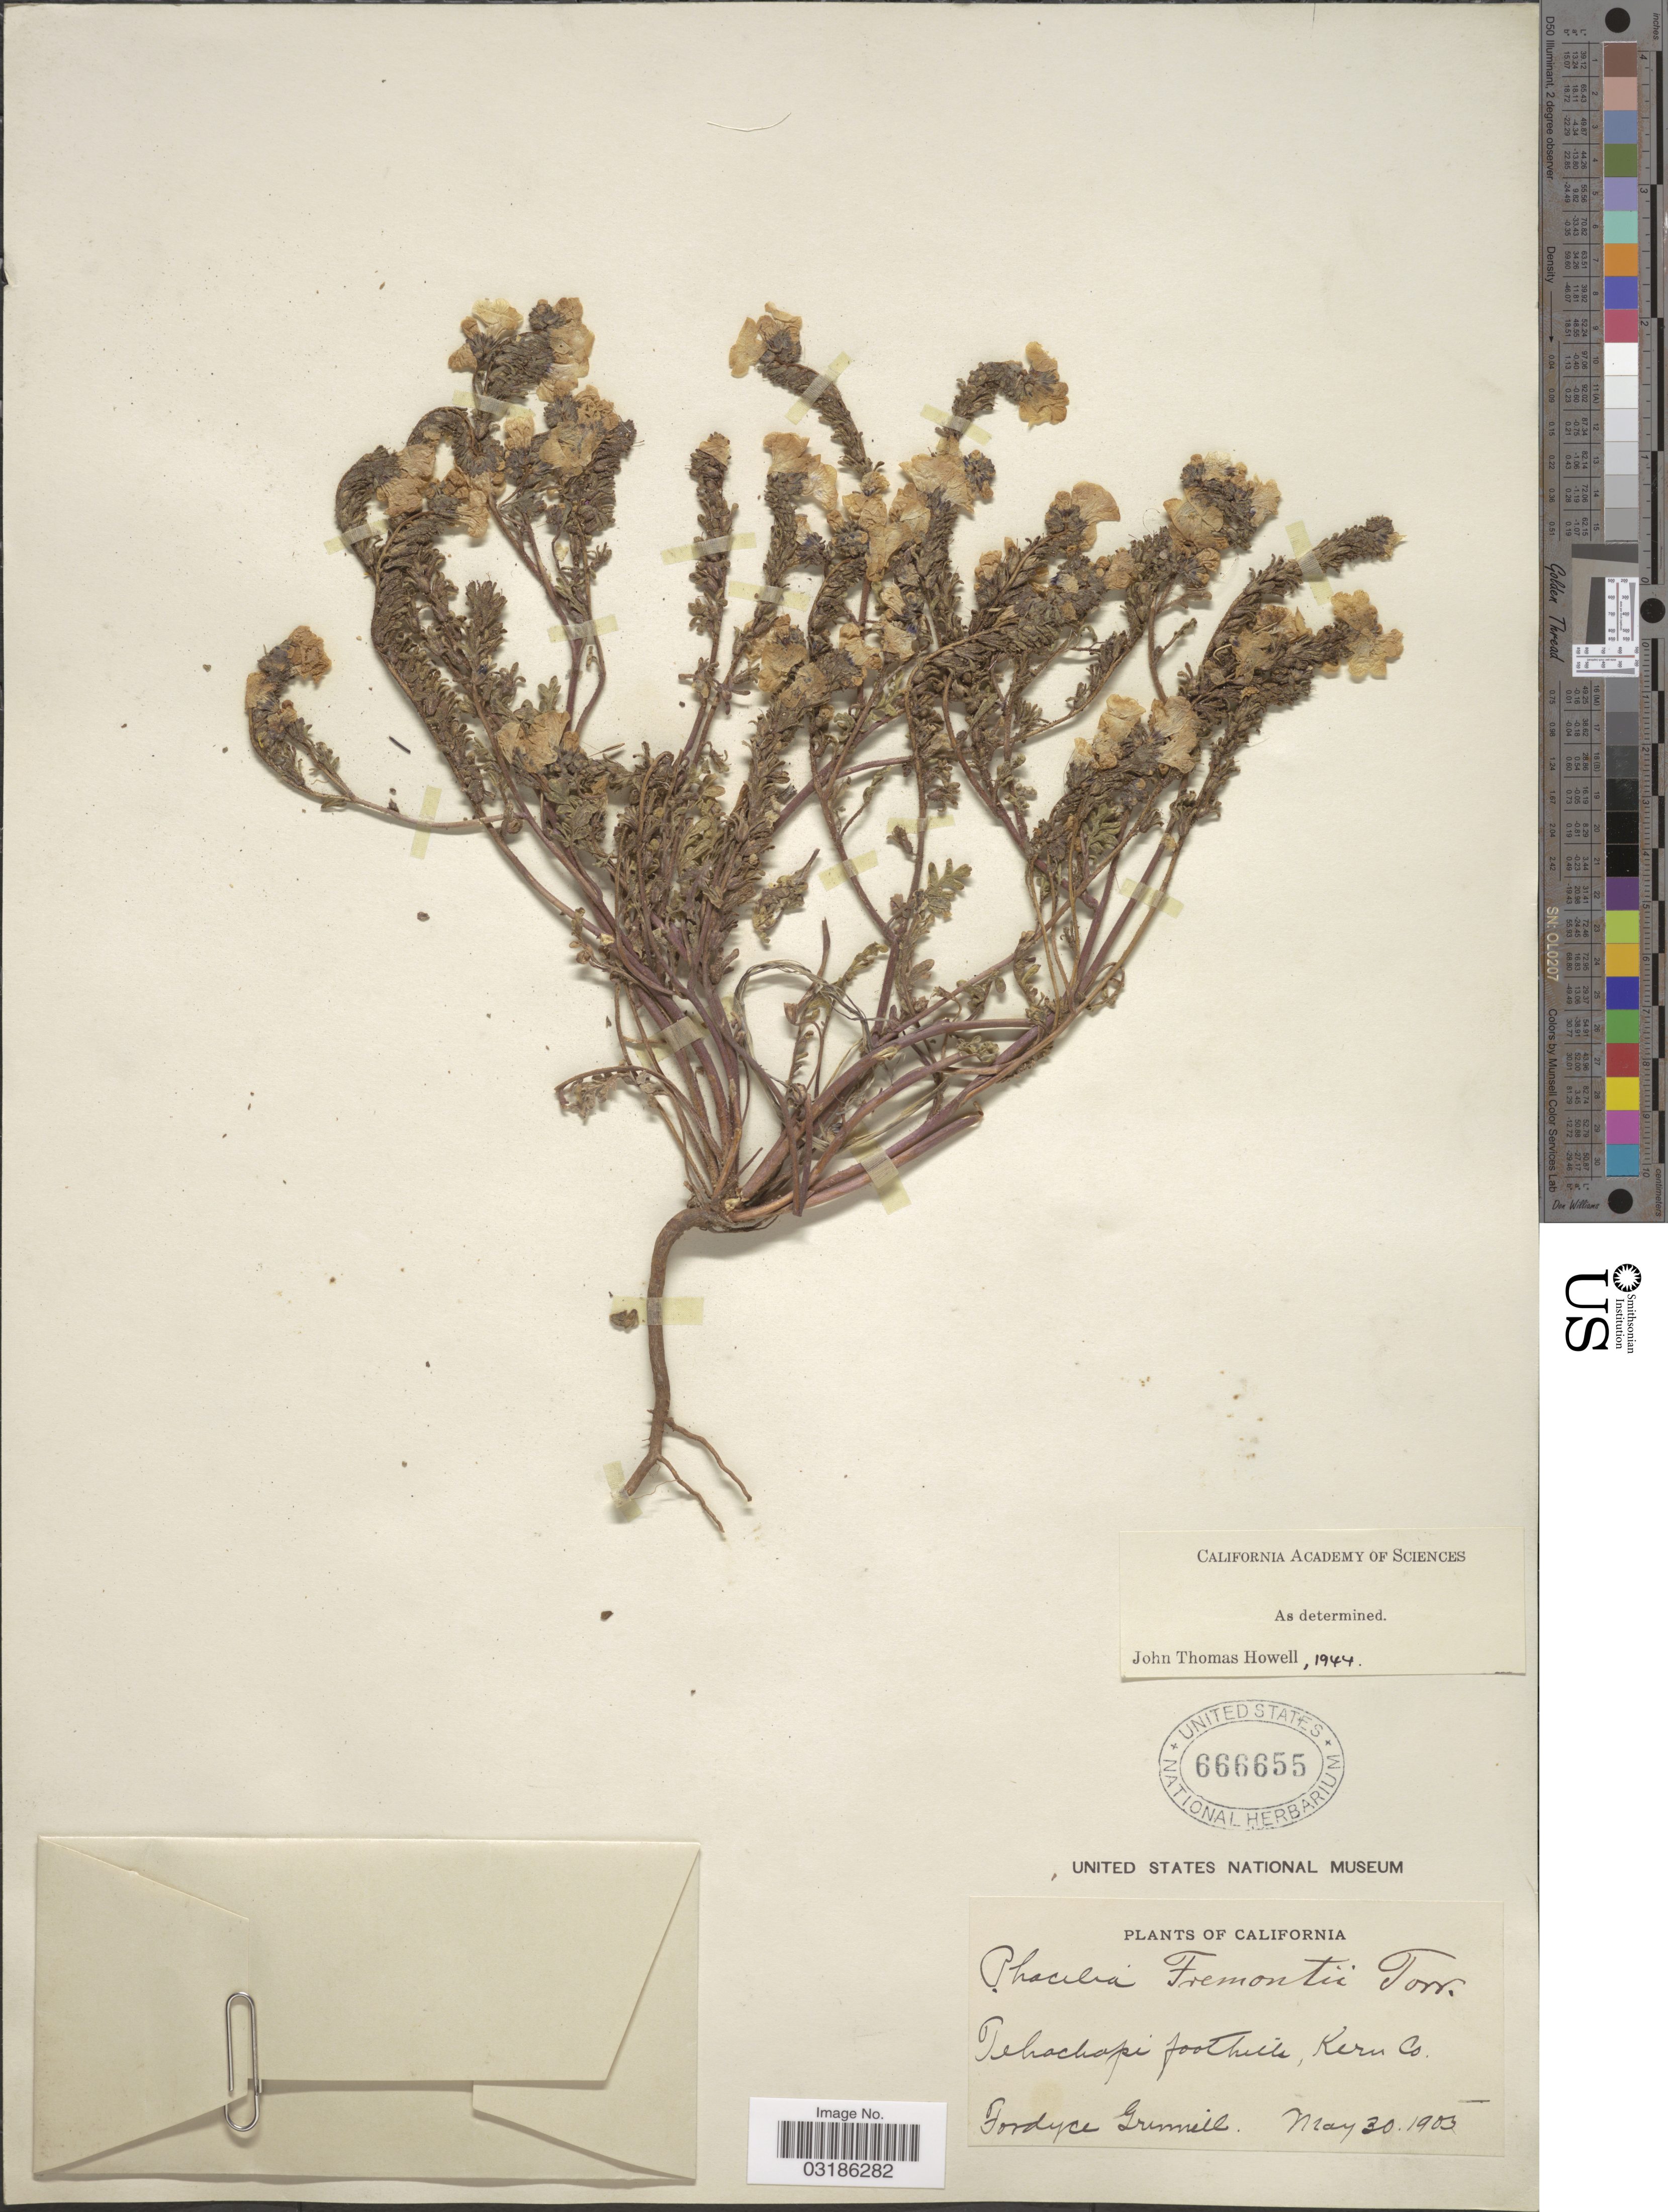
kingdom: Plantae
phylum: Tracheophyta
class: Magnoliopsida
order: Boraginales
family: Hydrophyllaceae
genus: Phacelia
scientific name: Phacelia fremontii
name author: Torr.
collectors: F. Grinnell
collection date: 1905-05-30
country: United States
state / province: California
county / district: Kern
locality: Tehachapi foothills, Kern Co.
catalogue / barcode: US 666655